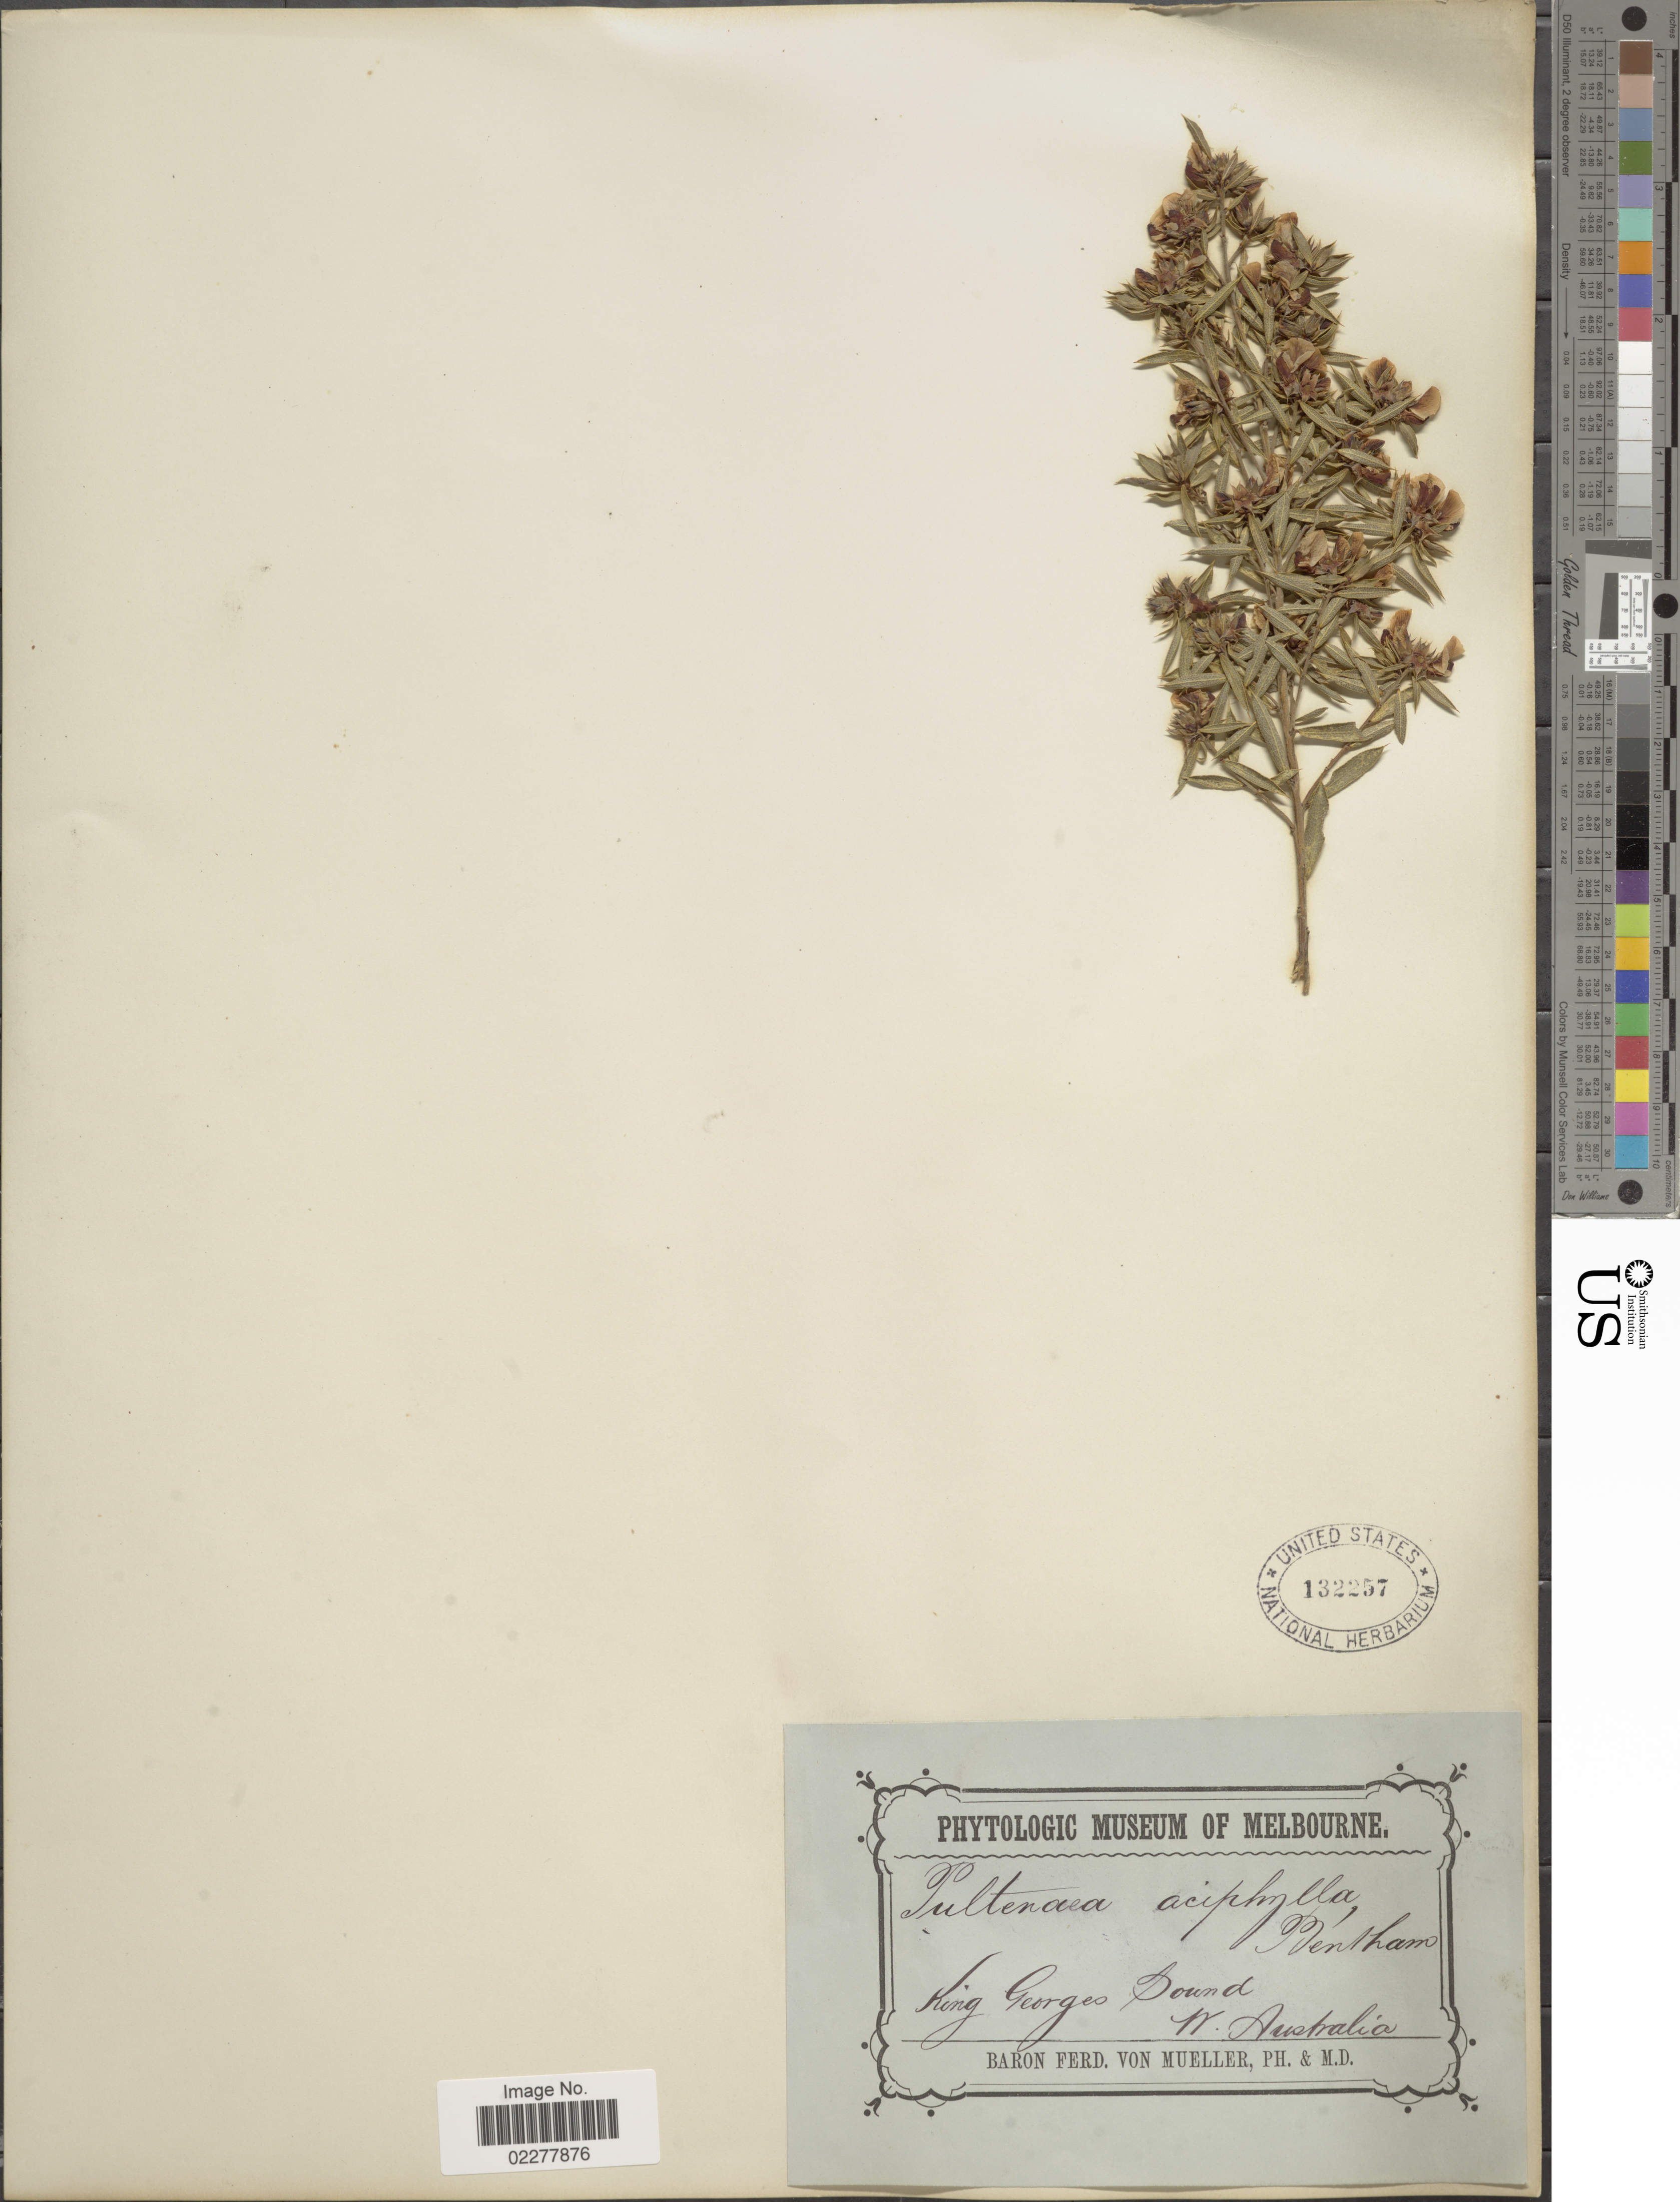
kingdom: Plantae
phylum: Tracheophyta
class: Magnoliopsida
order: Fabales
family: Fabaceae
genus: Pultenaea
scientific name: Pultenaea aciphylla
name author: Benth.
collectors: F. von Mueller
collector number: s,n.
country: Australia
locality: King Georges Sound. W. Australia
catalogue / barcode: US 132257